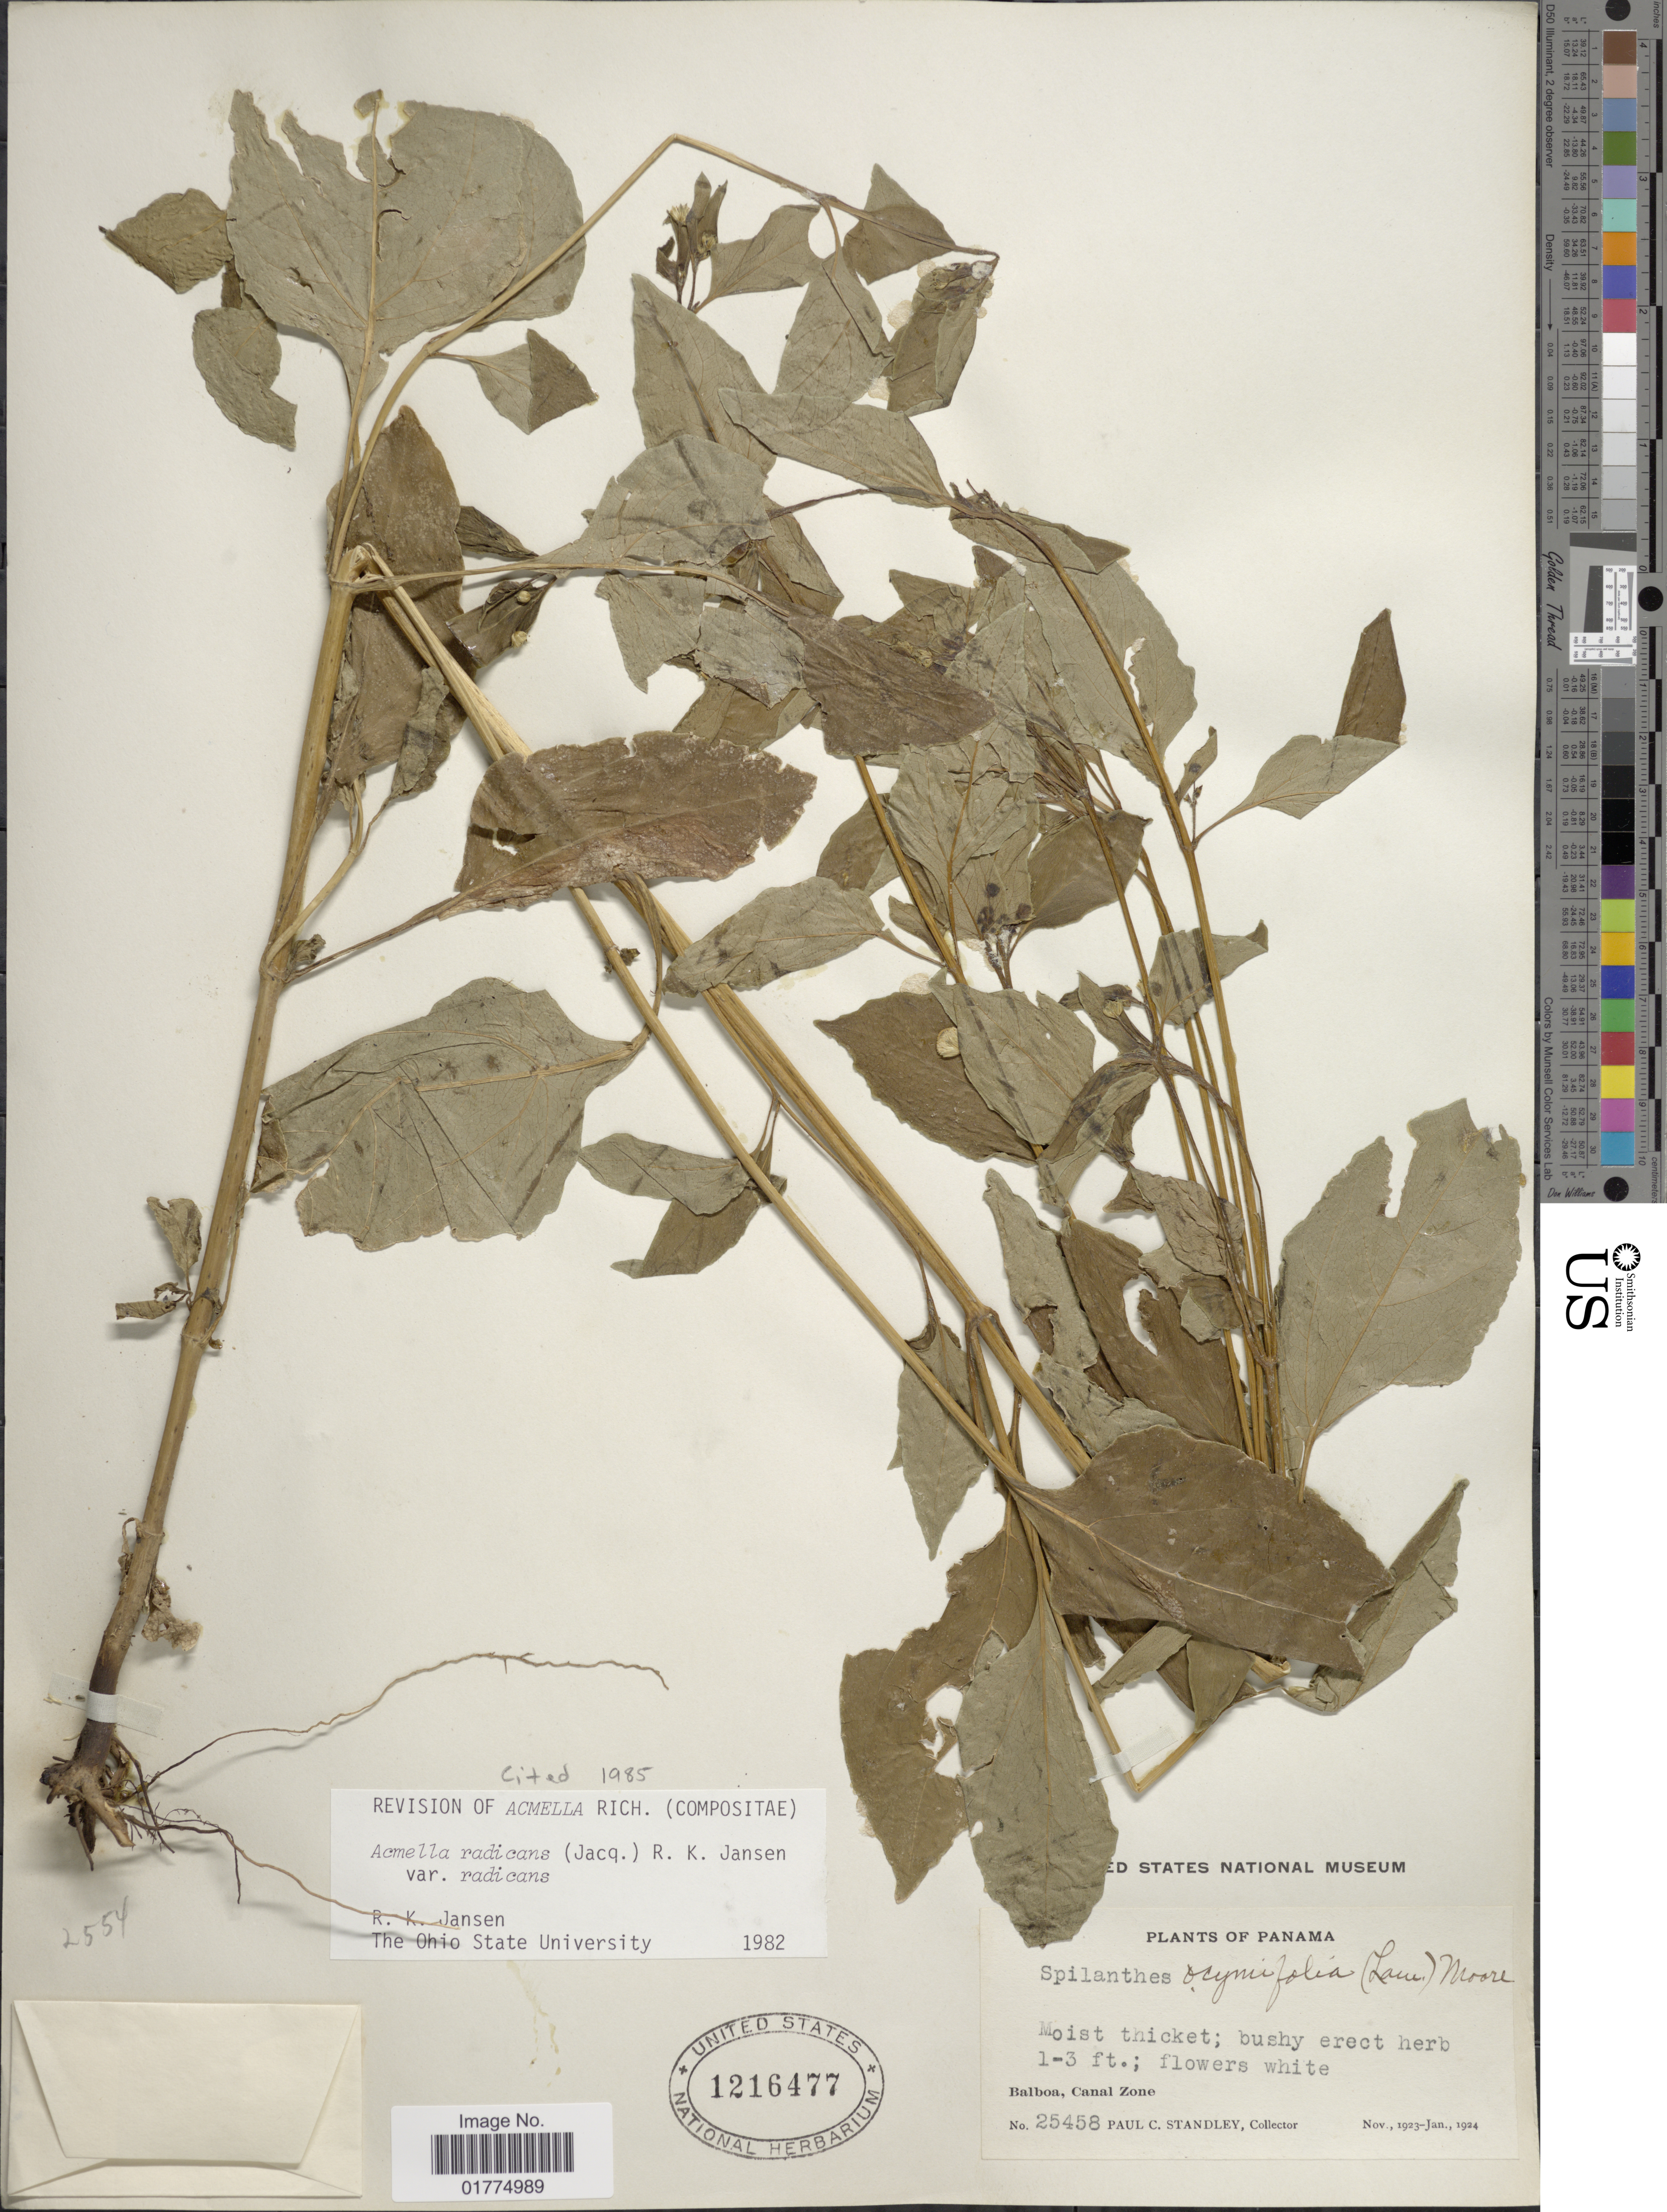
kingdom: Plantae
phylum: Tracheophyta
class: Magnoliopsida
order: Asterales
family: Asteraceae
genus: Acmella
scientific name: Acmella radicans var. radicans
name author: (Jacq.) R.K. Jansen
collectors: P. C. Standley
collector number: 25458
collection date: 1923-11/1924-01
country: Panama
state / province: Colón / Panamá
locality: Panama. Balboa, Canal Zone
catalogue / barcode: US 1216477